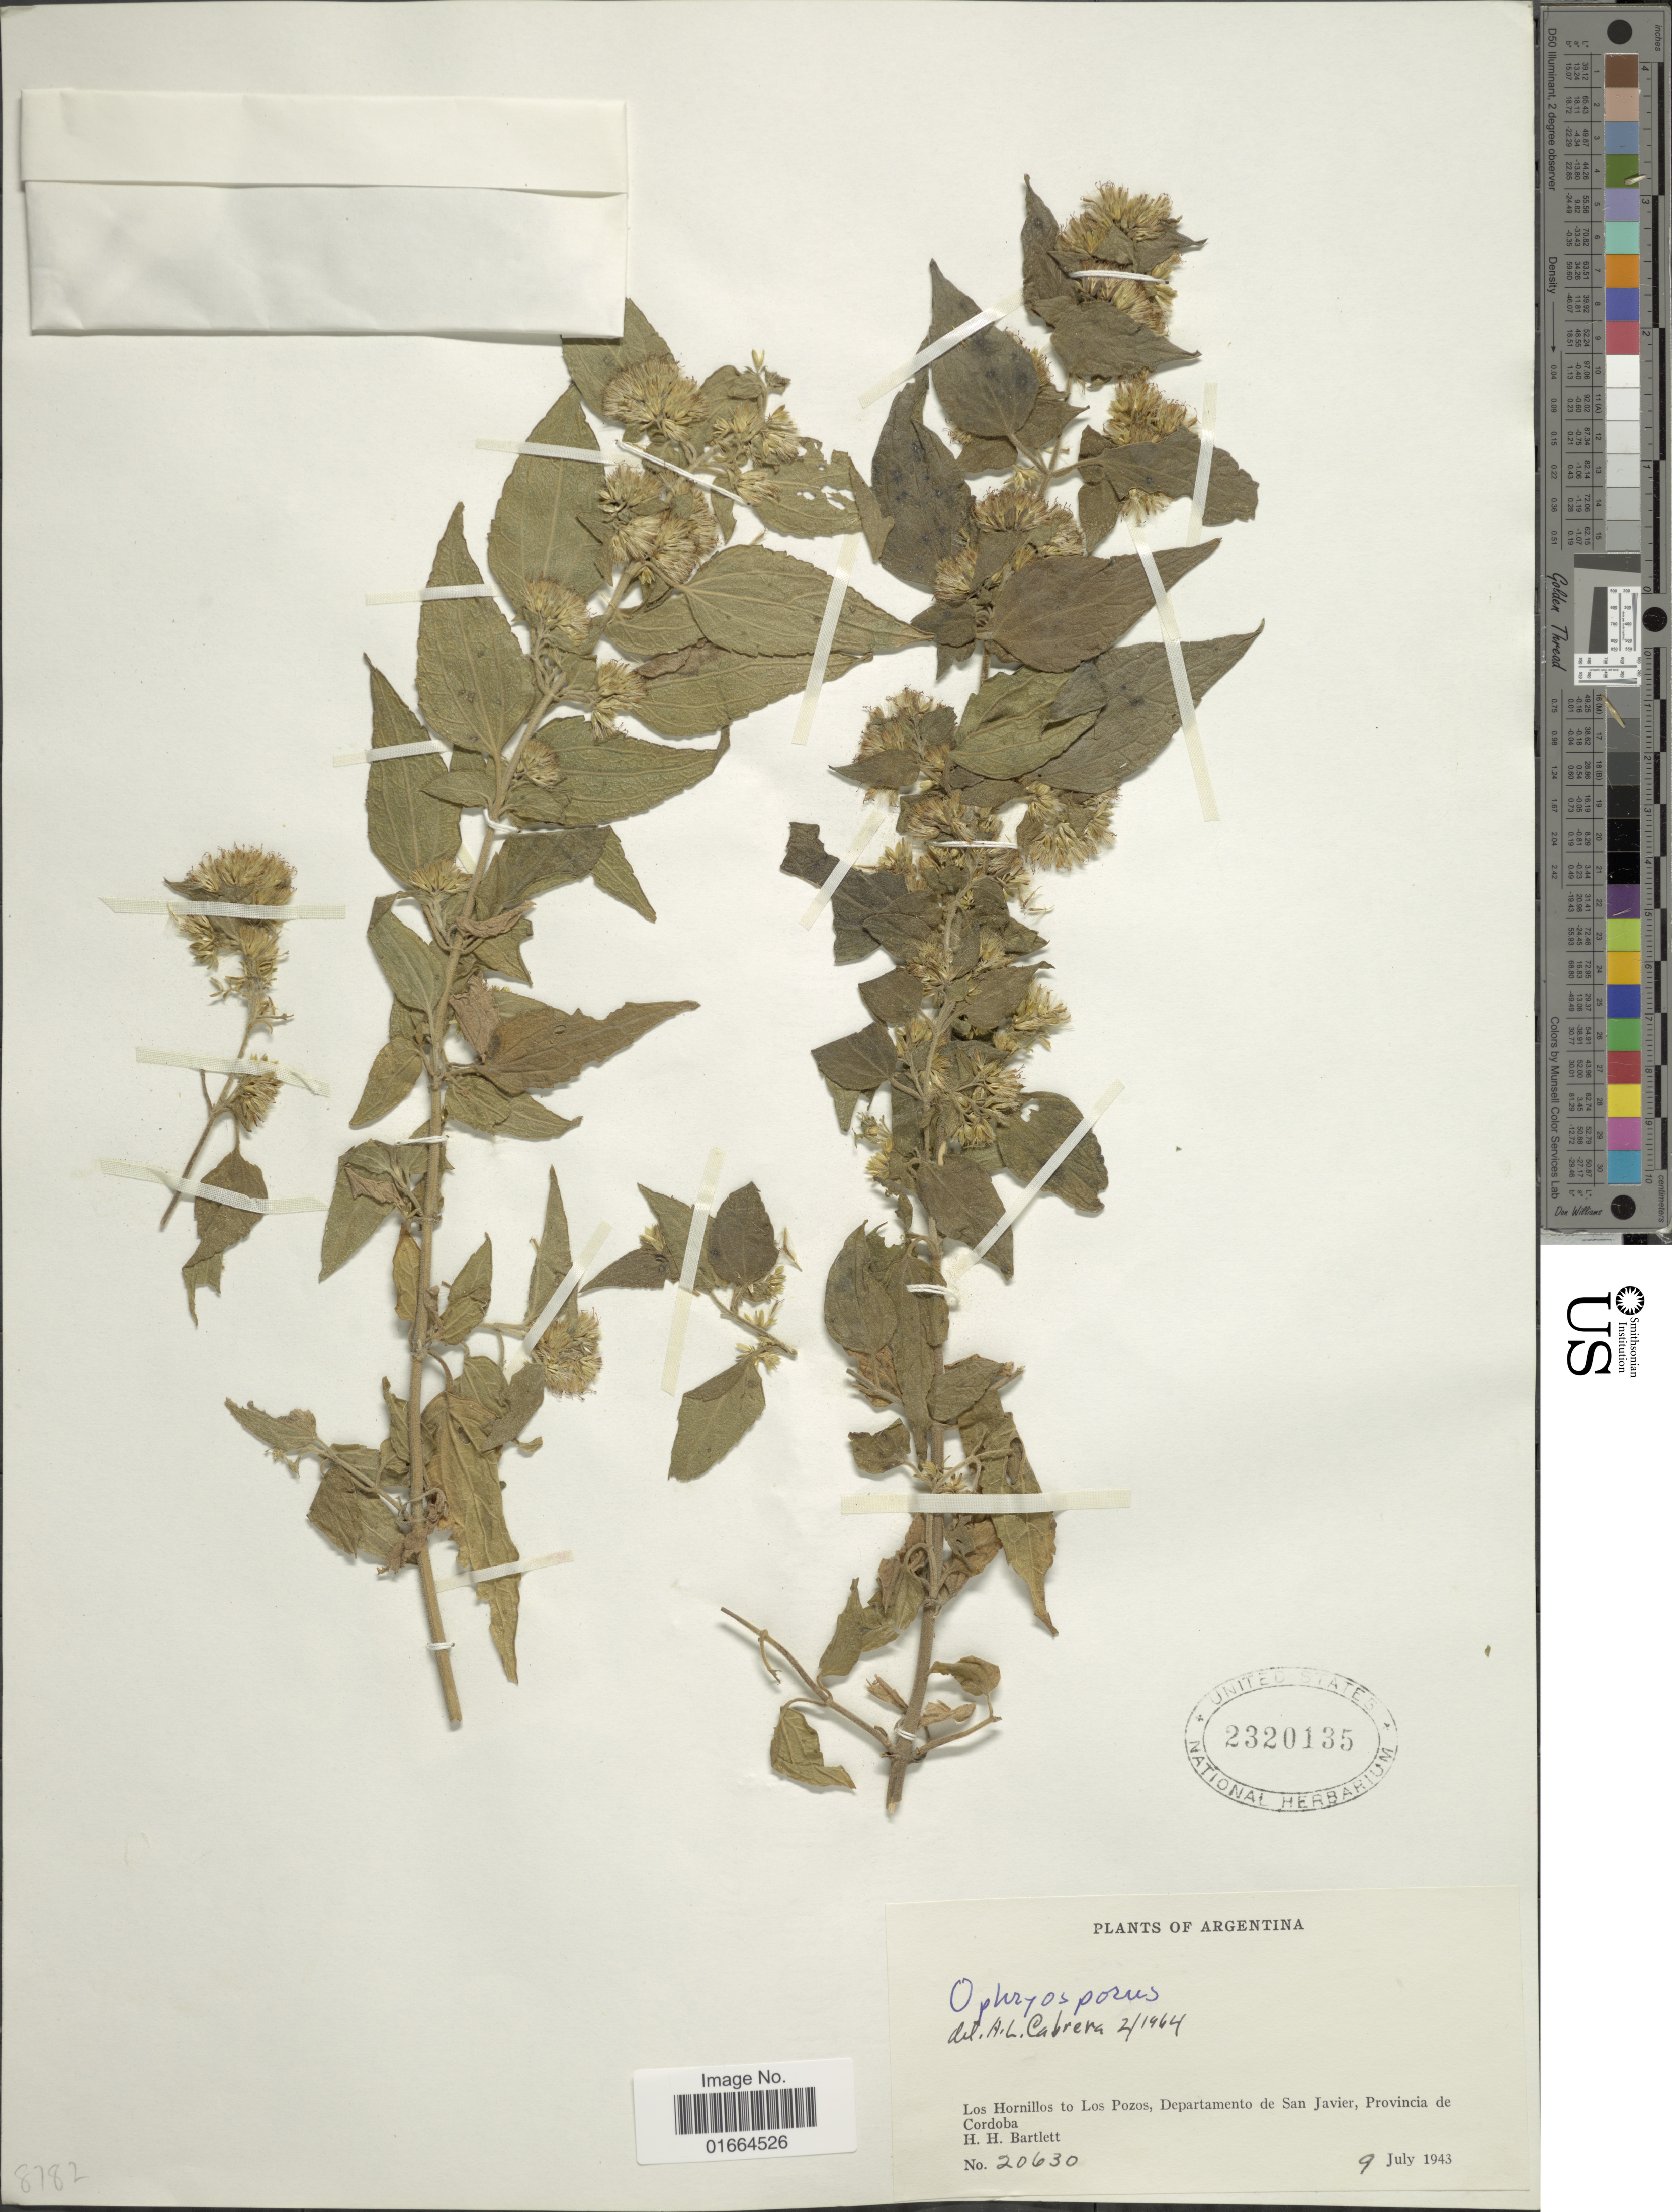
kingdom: Plantae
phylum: Tracheophyta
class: Magnoliopsida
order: Asterales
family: Asteraceae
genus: Ophryosporus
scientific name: Ophryosporus axilliflorus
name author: (Griseb.) Hieron.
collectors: H. H. Bartlett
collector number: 20630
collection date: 1943-07-09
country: Argentina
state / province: Cordoba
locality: Los Hornillos to Los Pozos, Departemento de San Javier, Provincia de Cordoba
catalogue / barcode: US 2320135